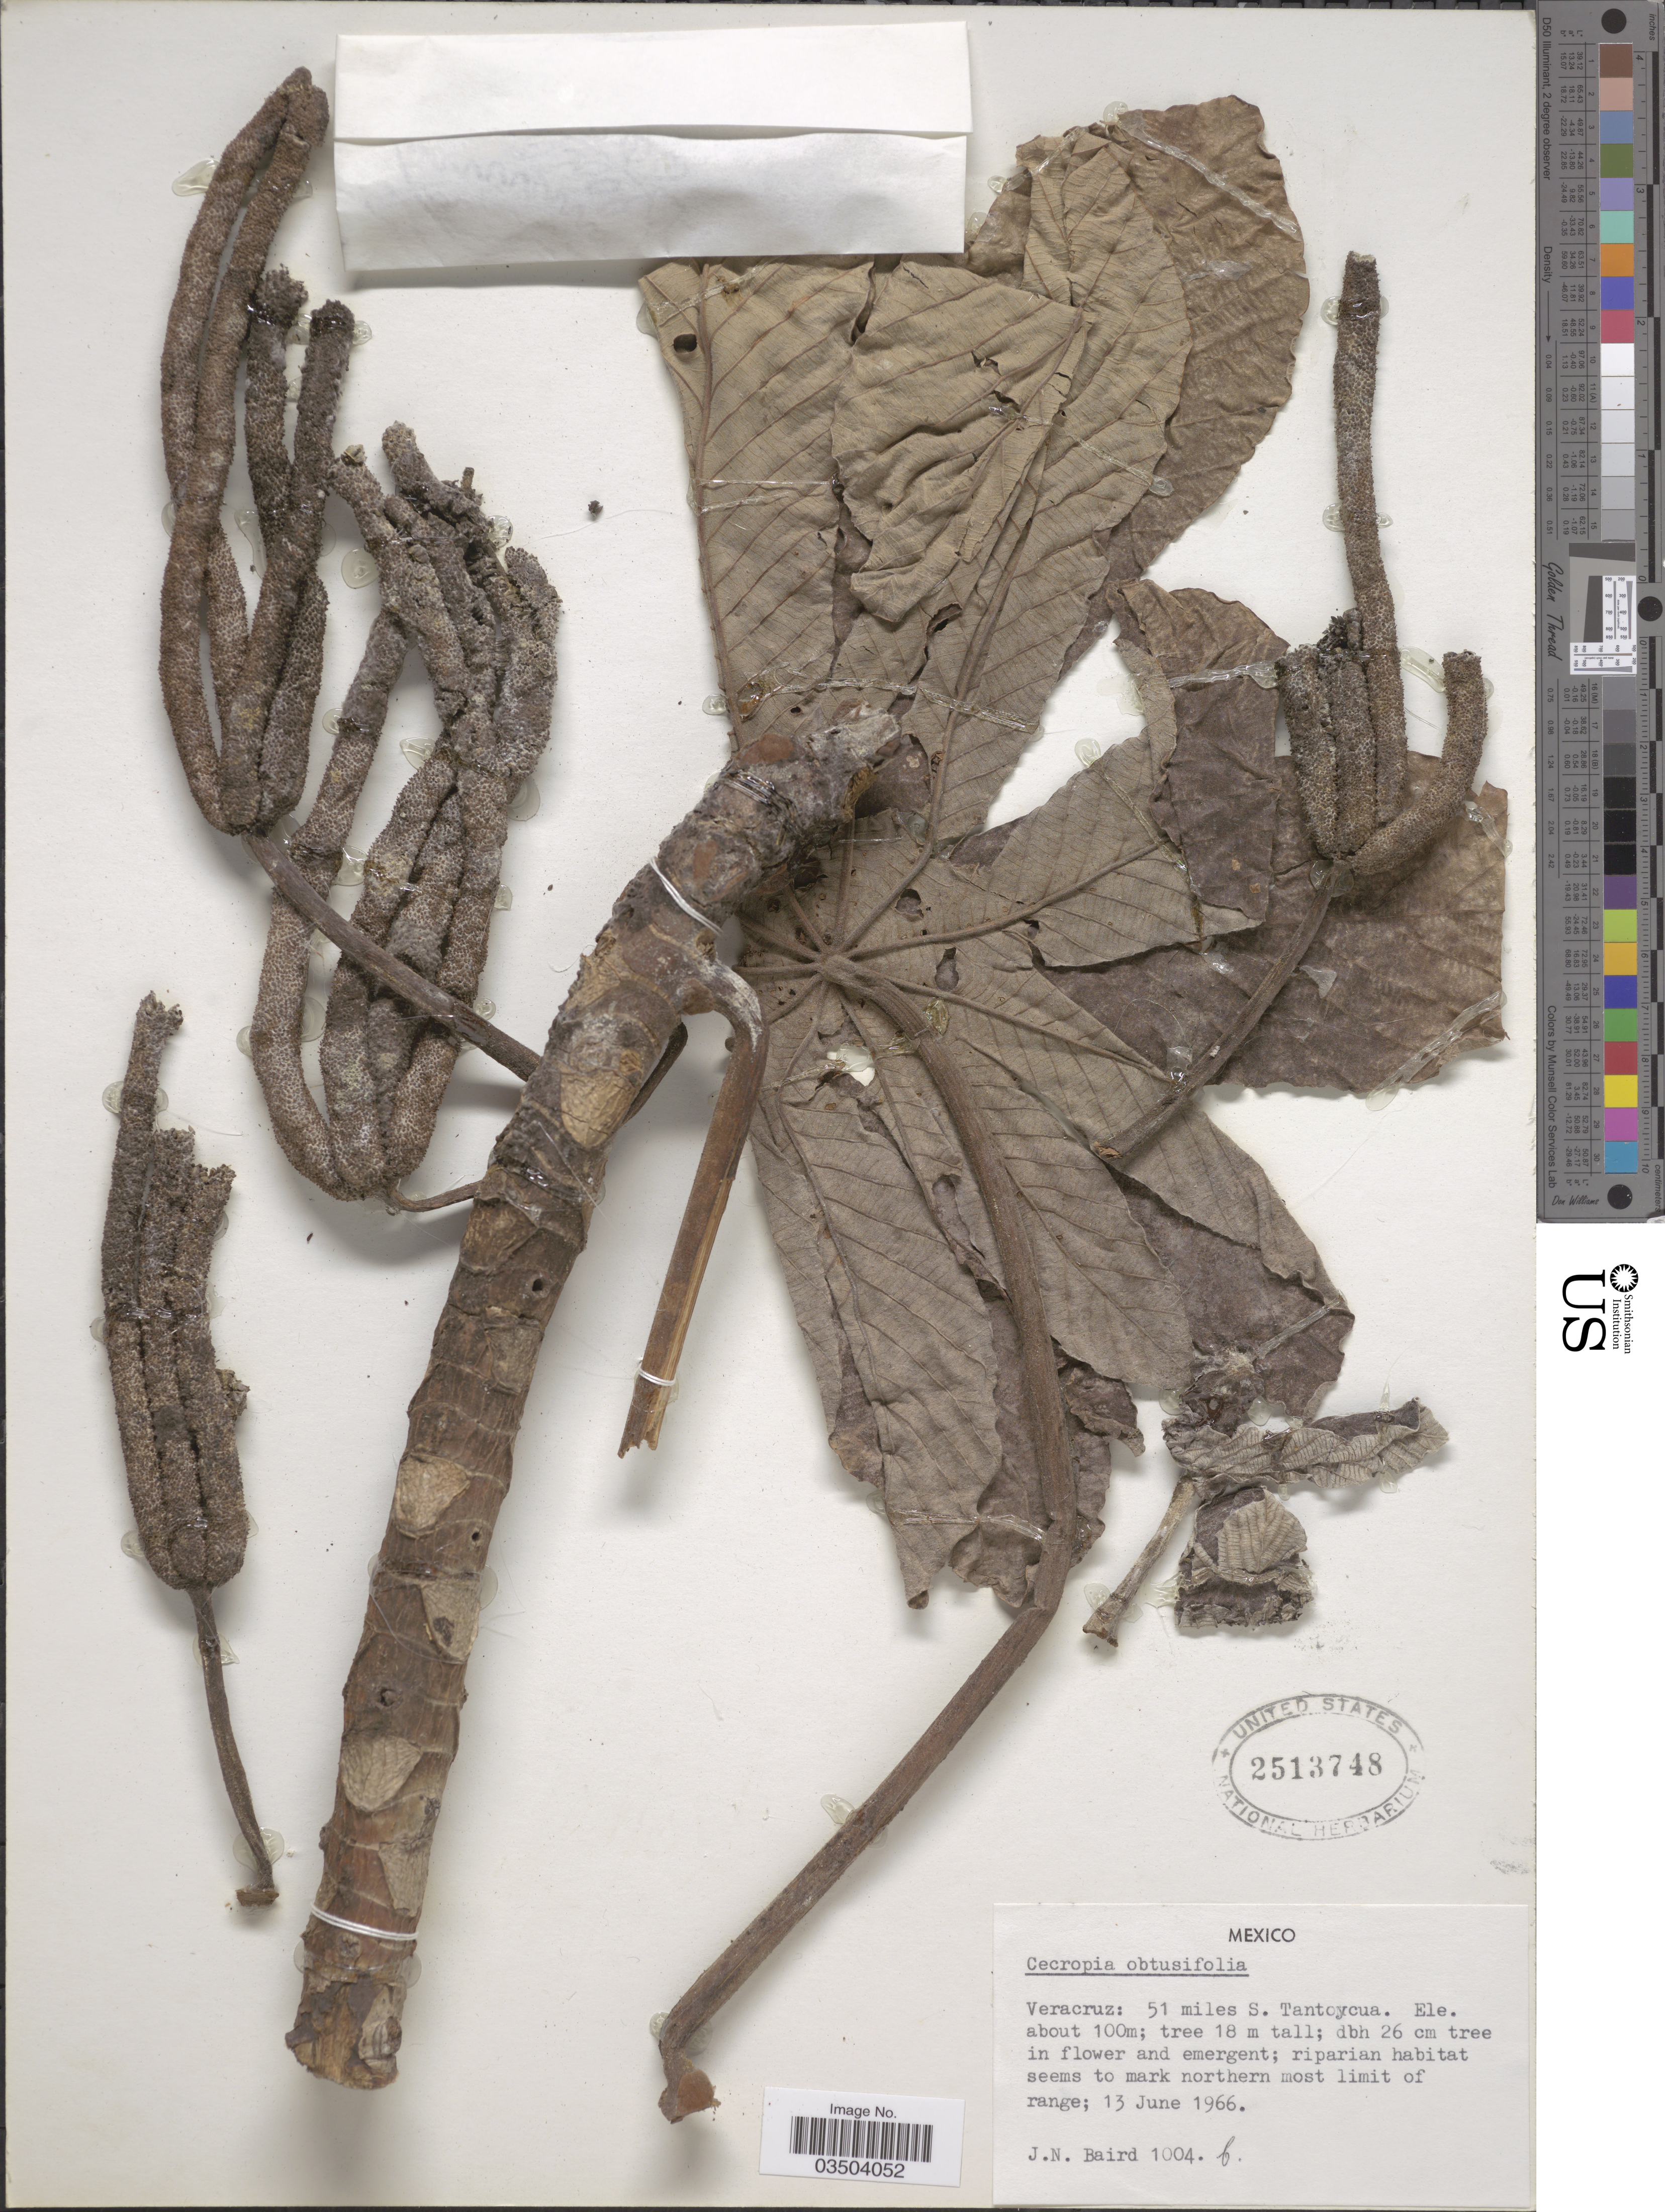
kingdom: Plantae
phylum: Tracheophyta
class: Magnoliopsida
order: Rosales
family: Urticaceae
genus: Cecropia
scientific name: Cecropia obtusifolia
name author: Bertol.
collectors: J. Baird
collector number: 1004b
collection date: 1966-06-13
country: Mexico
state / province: Veracruz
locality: Veracruz: 51 miles S. Tantoycua.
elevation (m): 100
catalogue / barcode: US 2513748